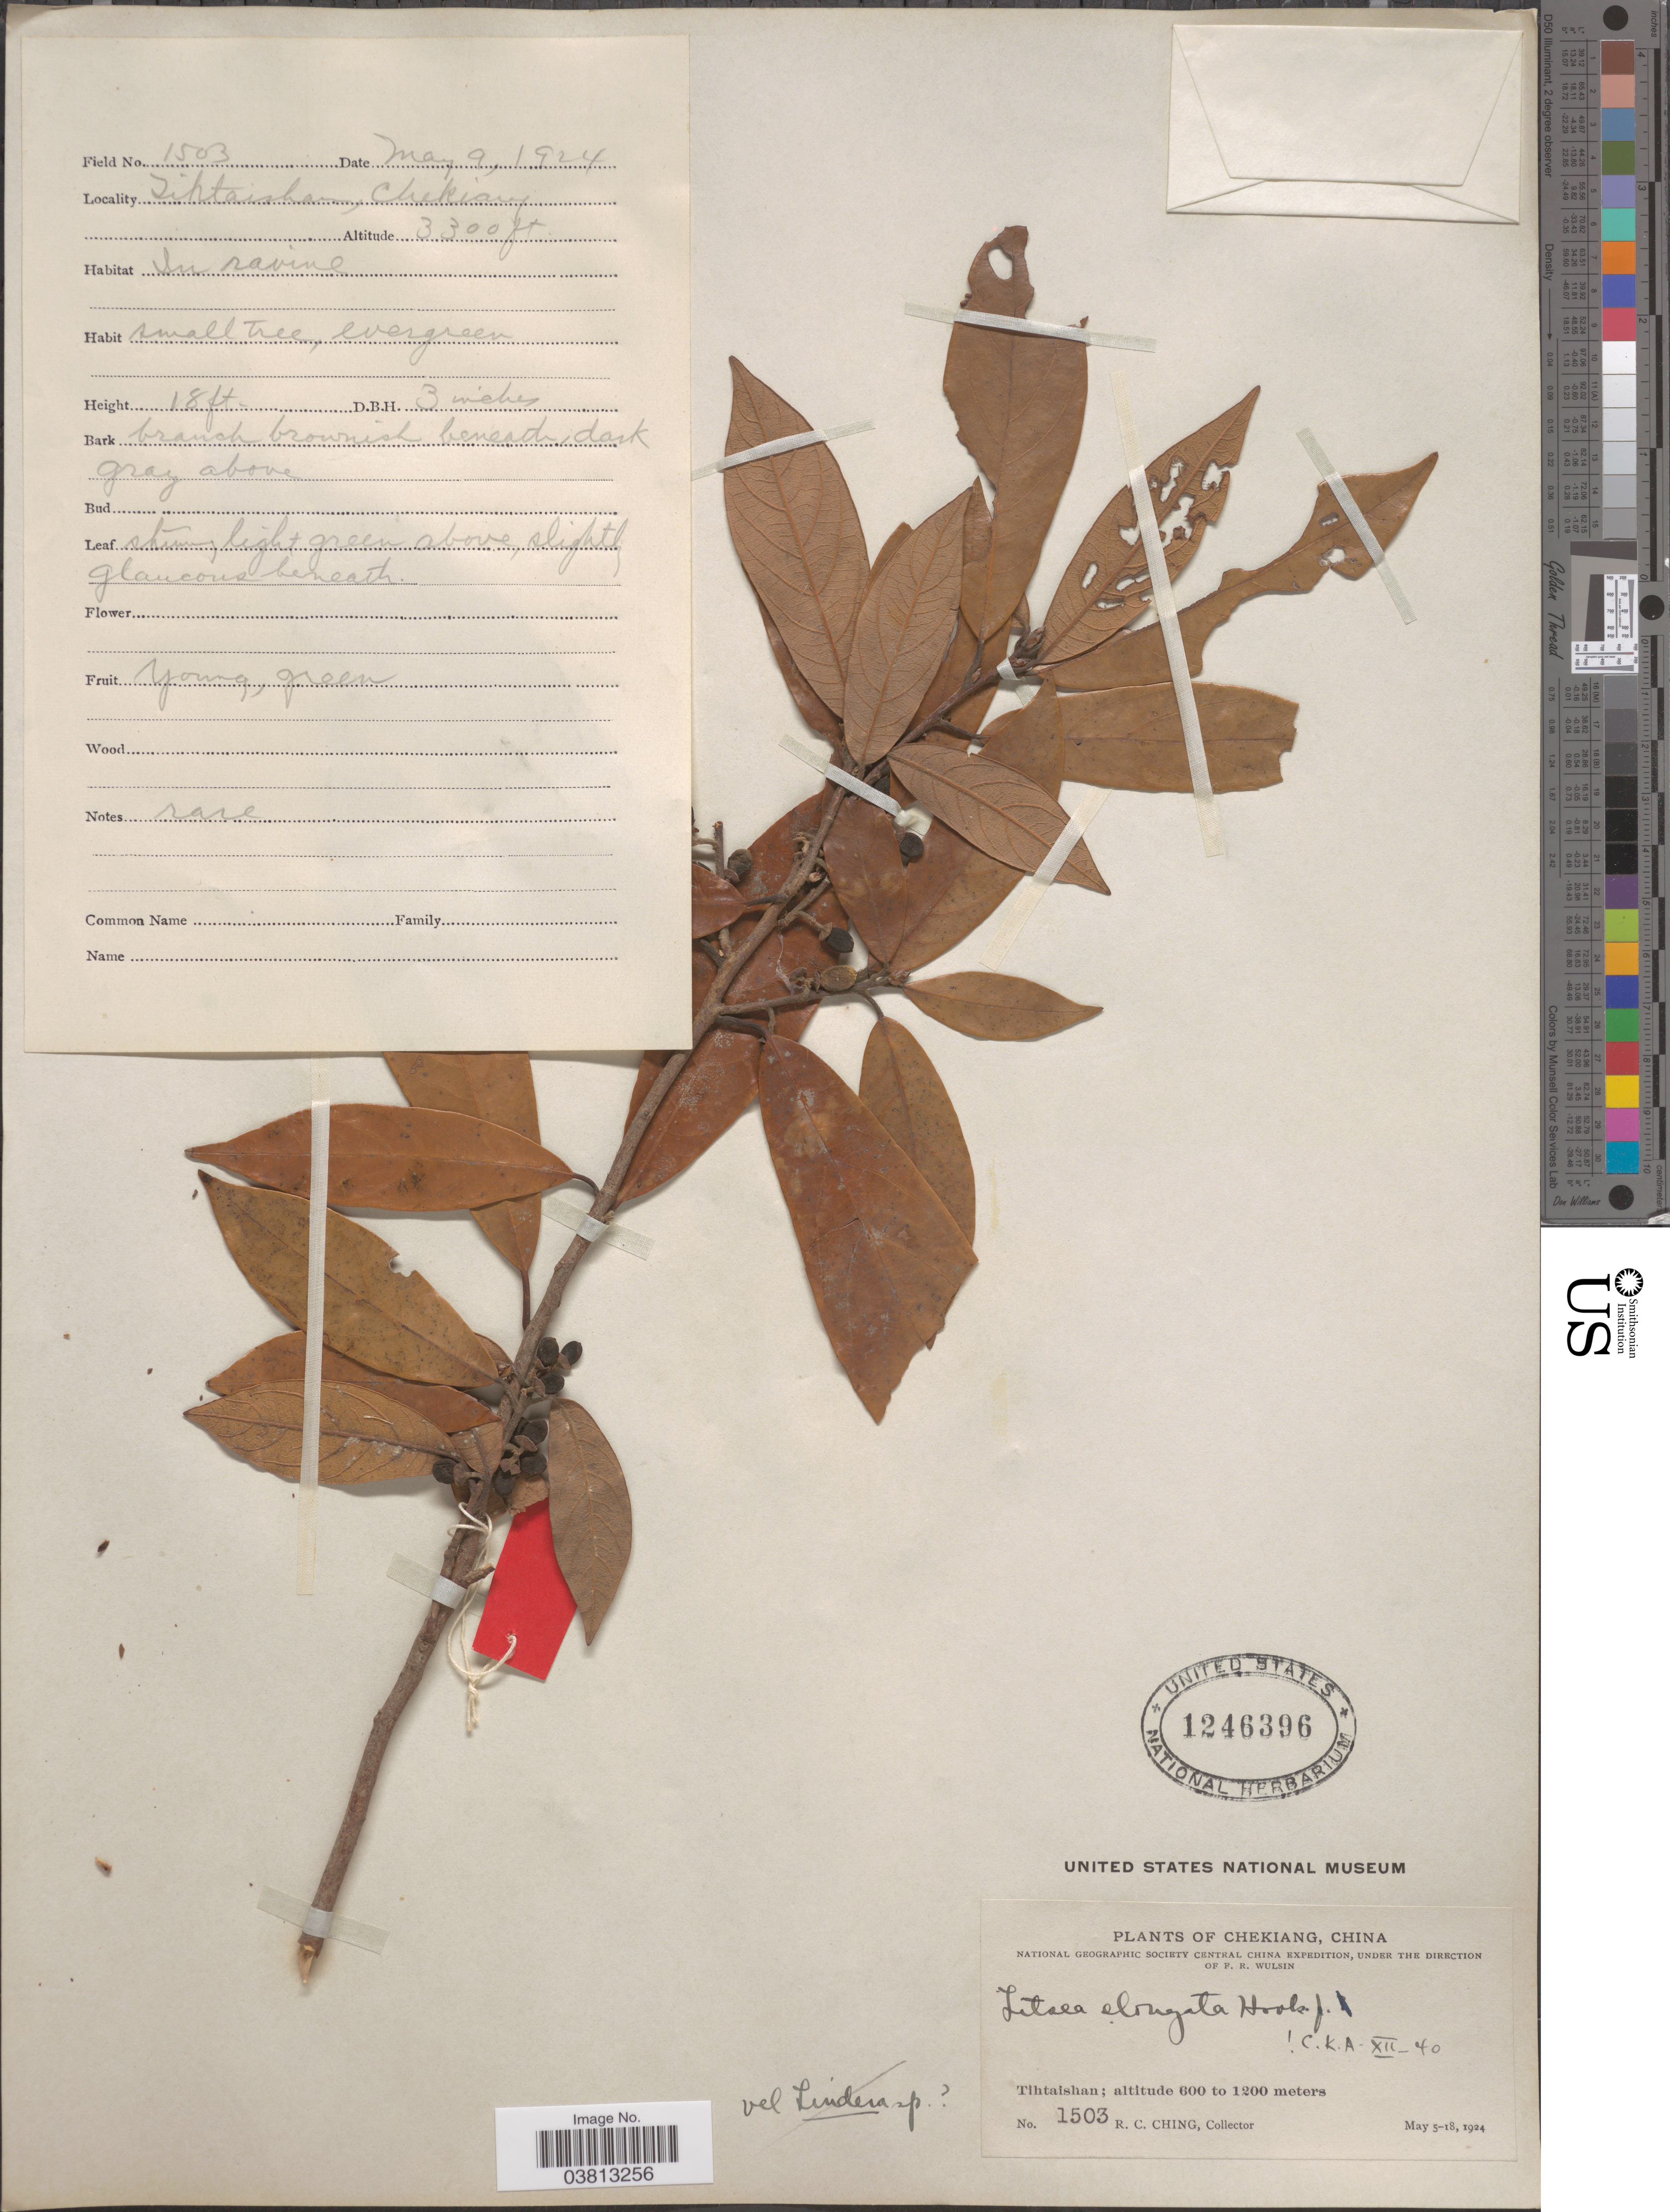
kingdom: Plantae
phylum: Tracheophyta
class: Magnoliopsida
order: Laurales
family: Lauraceae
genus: Litsea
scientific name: Litsea elongata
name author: (Nees) Hook. f.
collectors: R. C. Ching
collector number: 1503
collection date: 1924-05-09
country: China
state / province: Zhejiang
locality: Tihtaishan, Chekiang.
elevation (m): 1006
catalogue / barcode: US 1246396